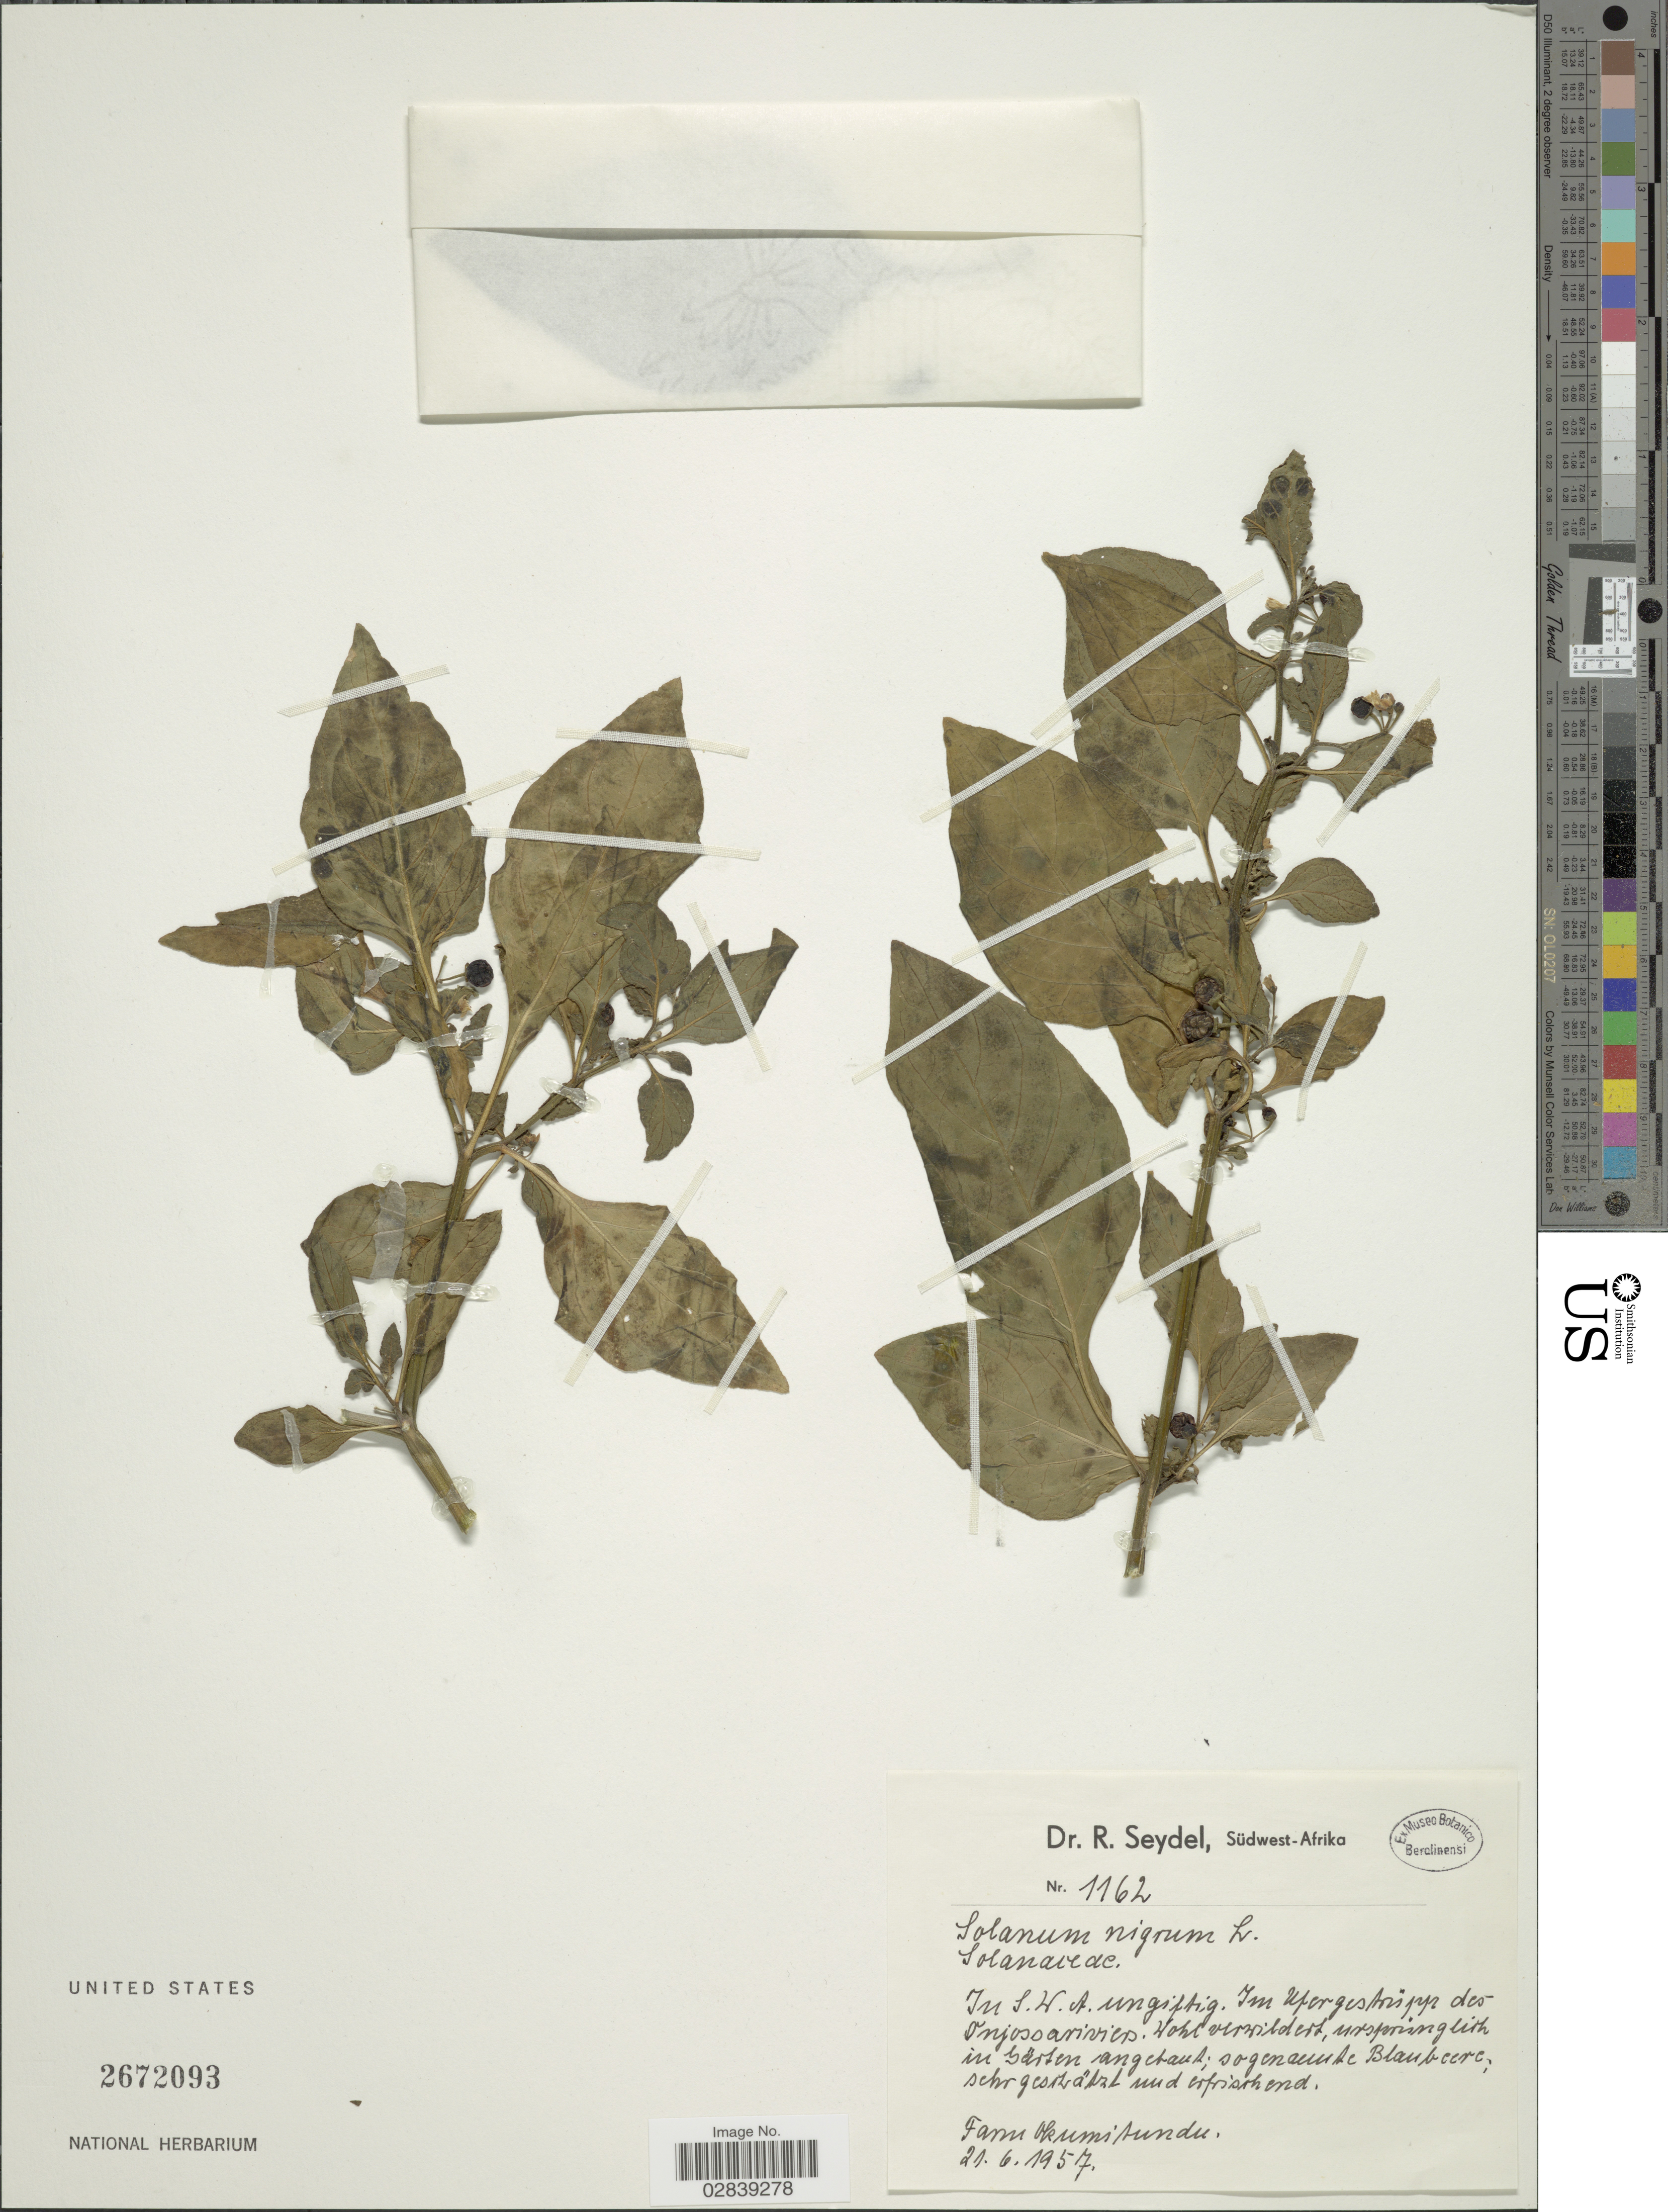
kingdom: Plantae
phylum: Tracheophyta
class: Magnoliopsida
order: Solanales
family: Solanaceae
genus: Solanum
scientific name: Solanum nigrum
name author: L.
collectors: R. Seydel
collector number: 1162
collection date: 1957-06-21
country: Namibia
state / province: Erongo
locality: Farm Okomitundu, Südwest-Afrika [Southwest Africa]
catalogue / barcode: US 2672093